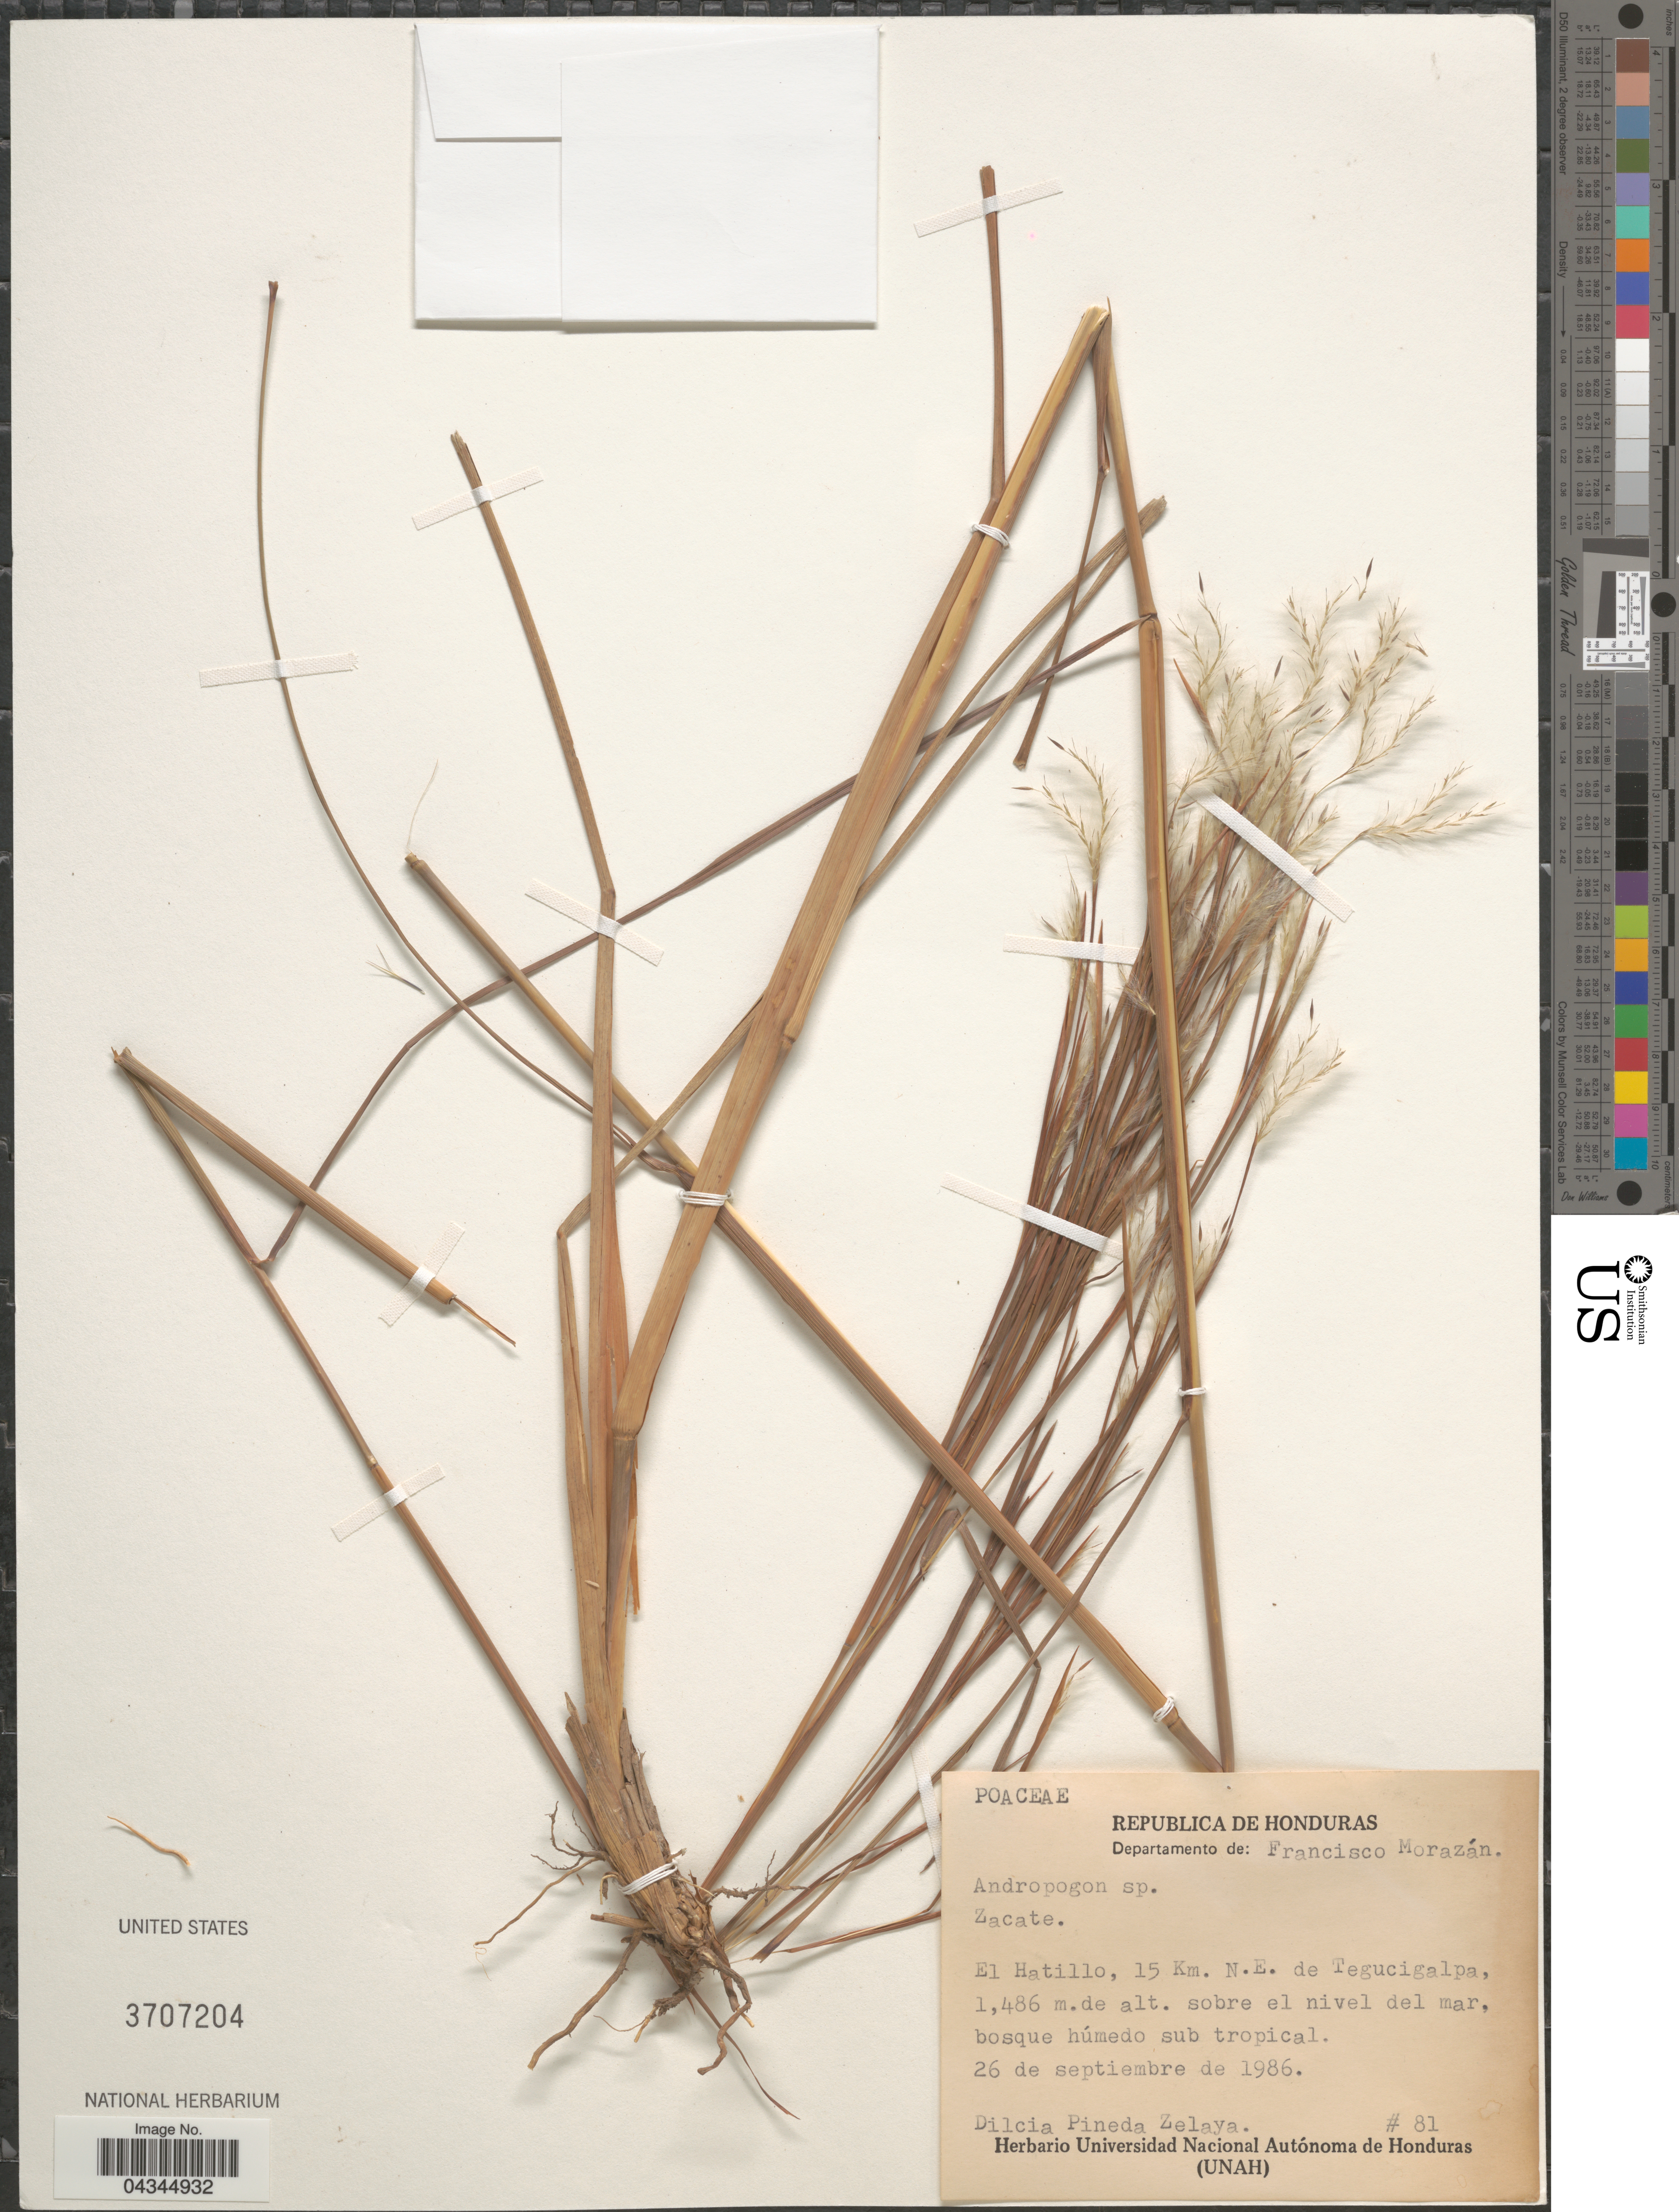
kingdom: Plantae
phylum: Tracheophyta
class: Liliopsida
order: Poales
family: Poaceae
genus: Andropogon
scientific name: Andropogon sp.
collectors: D. Zelaya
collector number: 81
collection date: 1986-09-26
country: Honduras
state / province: Fco. Morazán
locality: Zacate. Departamento de: Francisco Morazán. El Hatillo, 15 Km. N.E. de Tegucigalpa.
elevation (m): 1486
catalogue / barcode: US 3707204